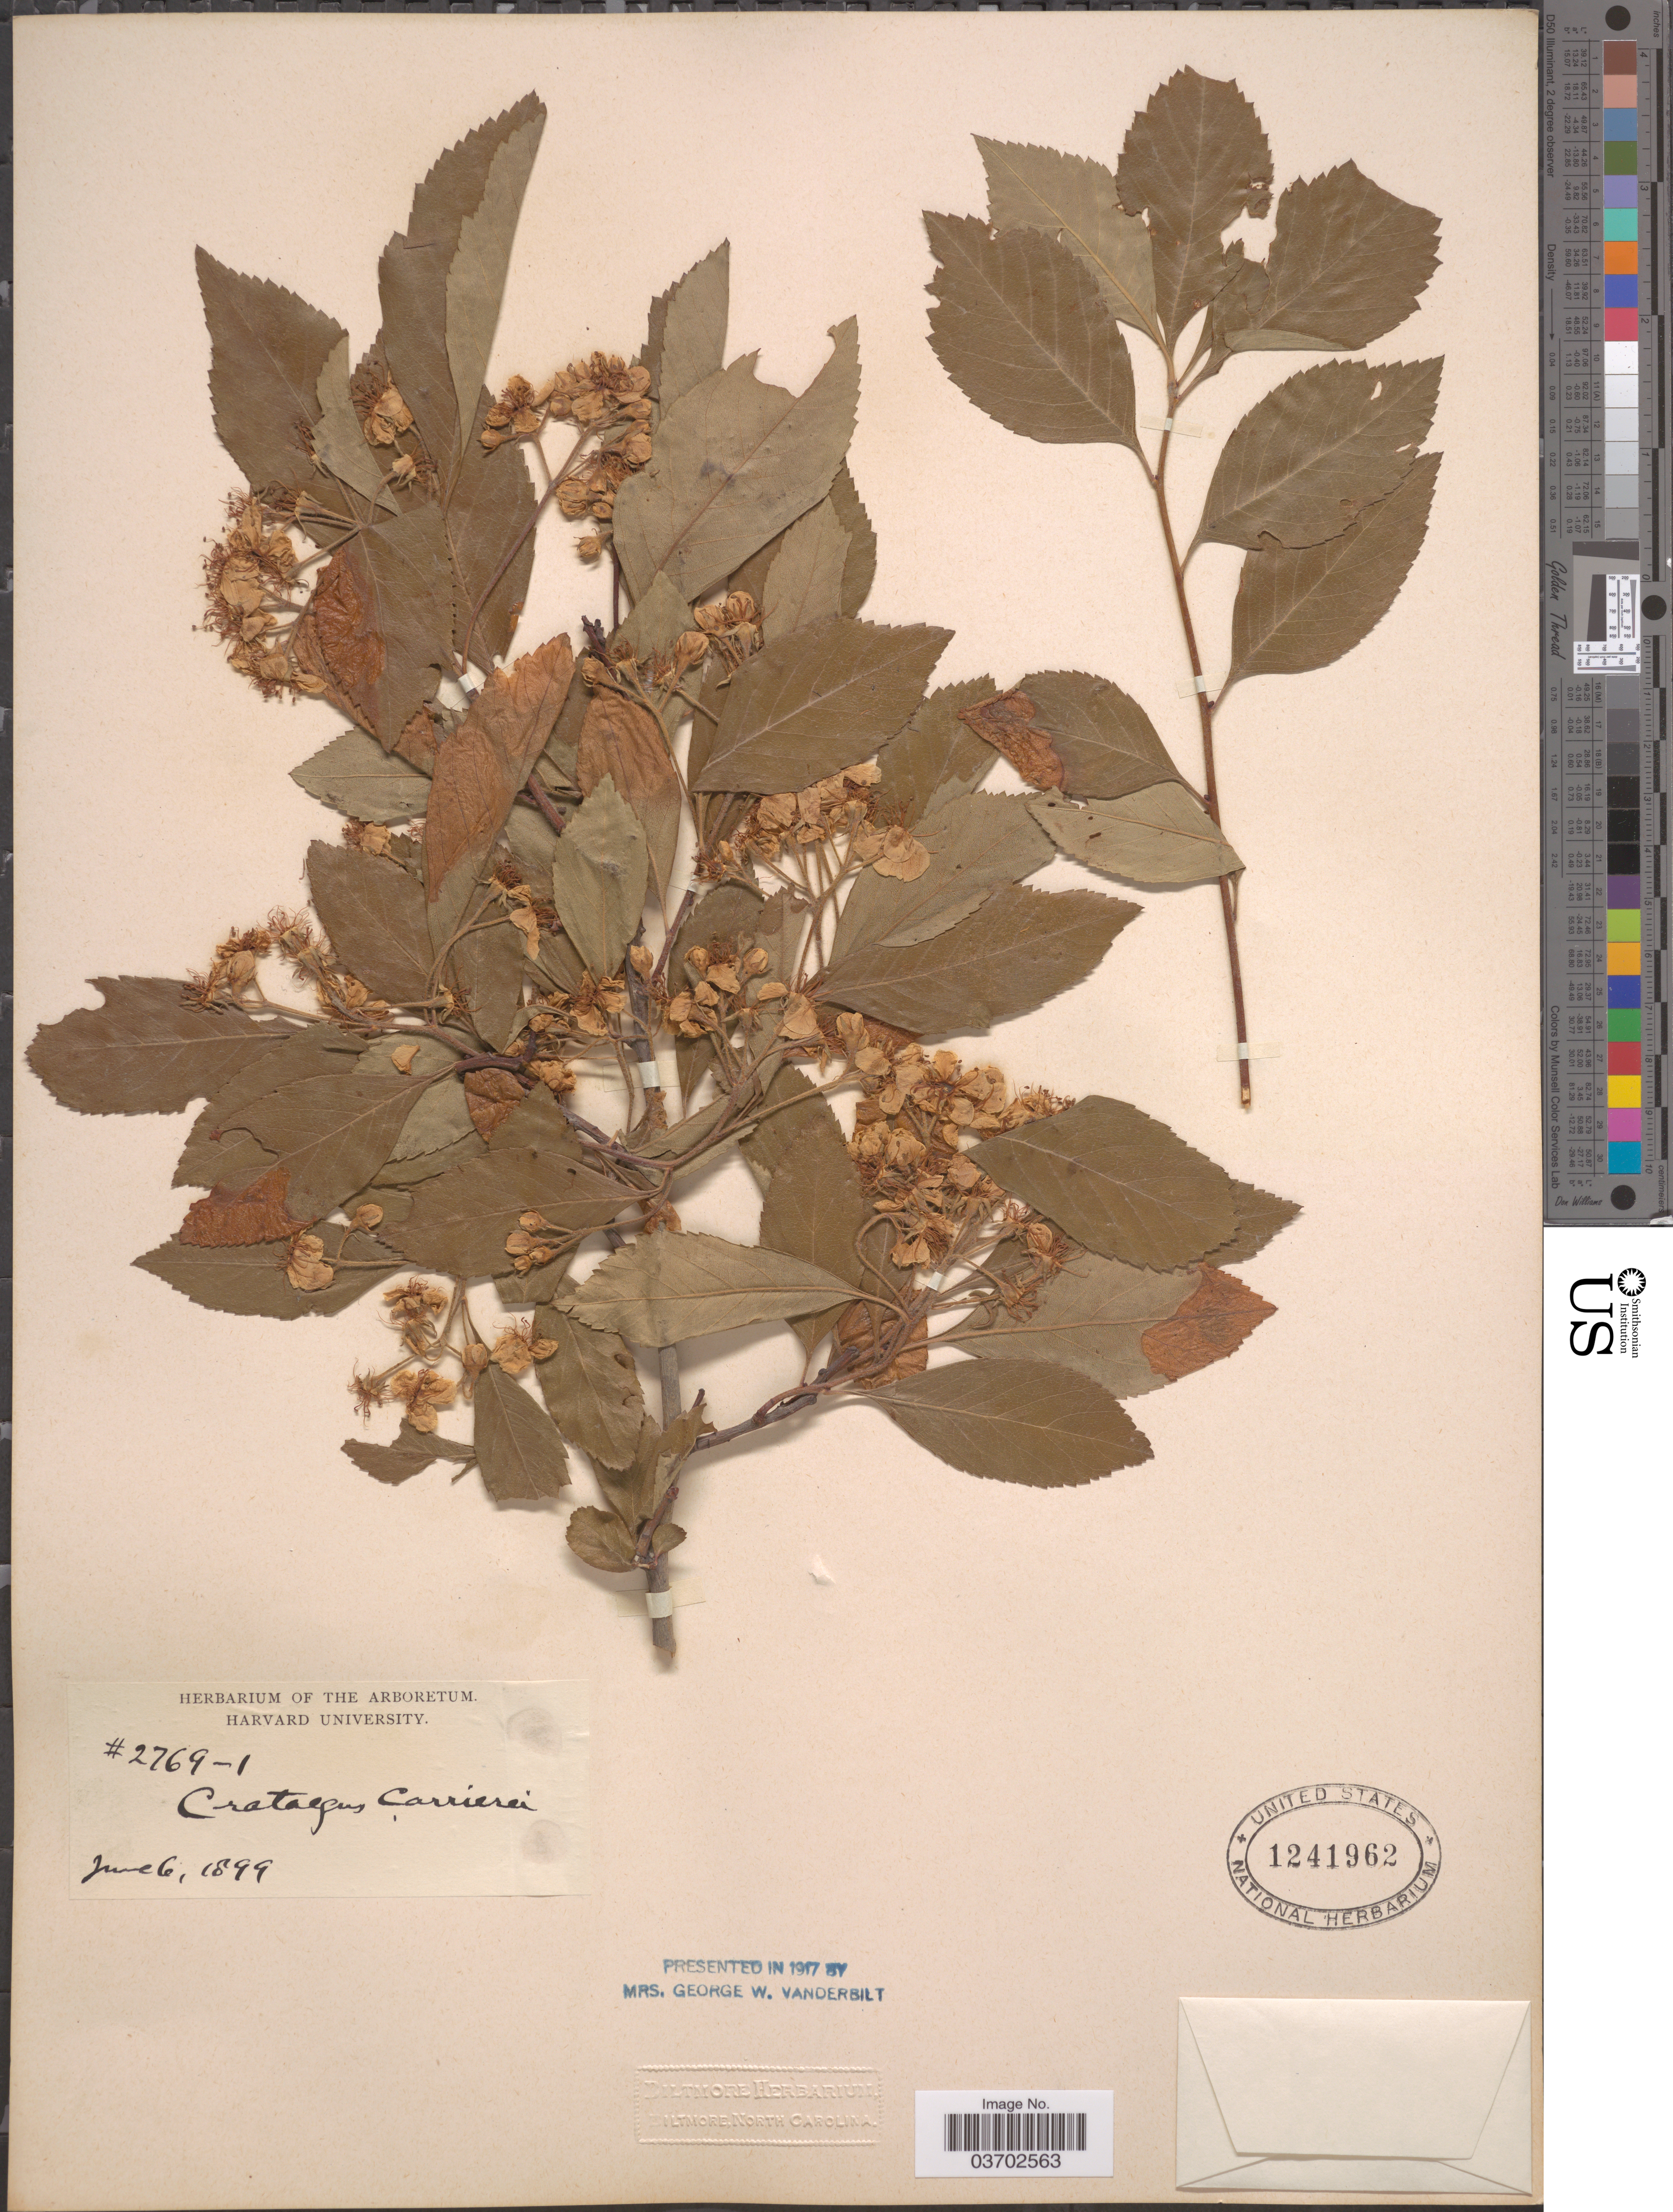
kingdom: Plantae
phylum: Tracheophyta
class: Magnoliopsida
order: Rosales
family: Rosaceae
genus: Crataegus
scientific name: Crataegus carrierei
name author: Hort.Vauvel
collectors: Ex herb. of the Arboretum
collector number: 2769-1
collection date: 1899-06-06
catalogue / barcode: US 1241962